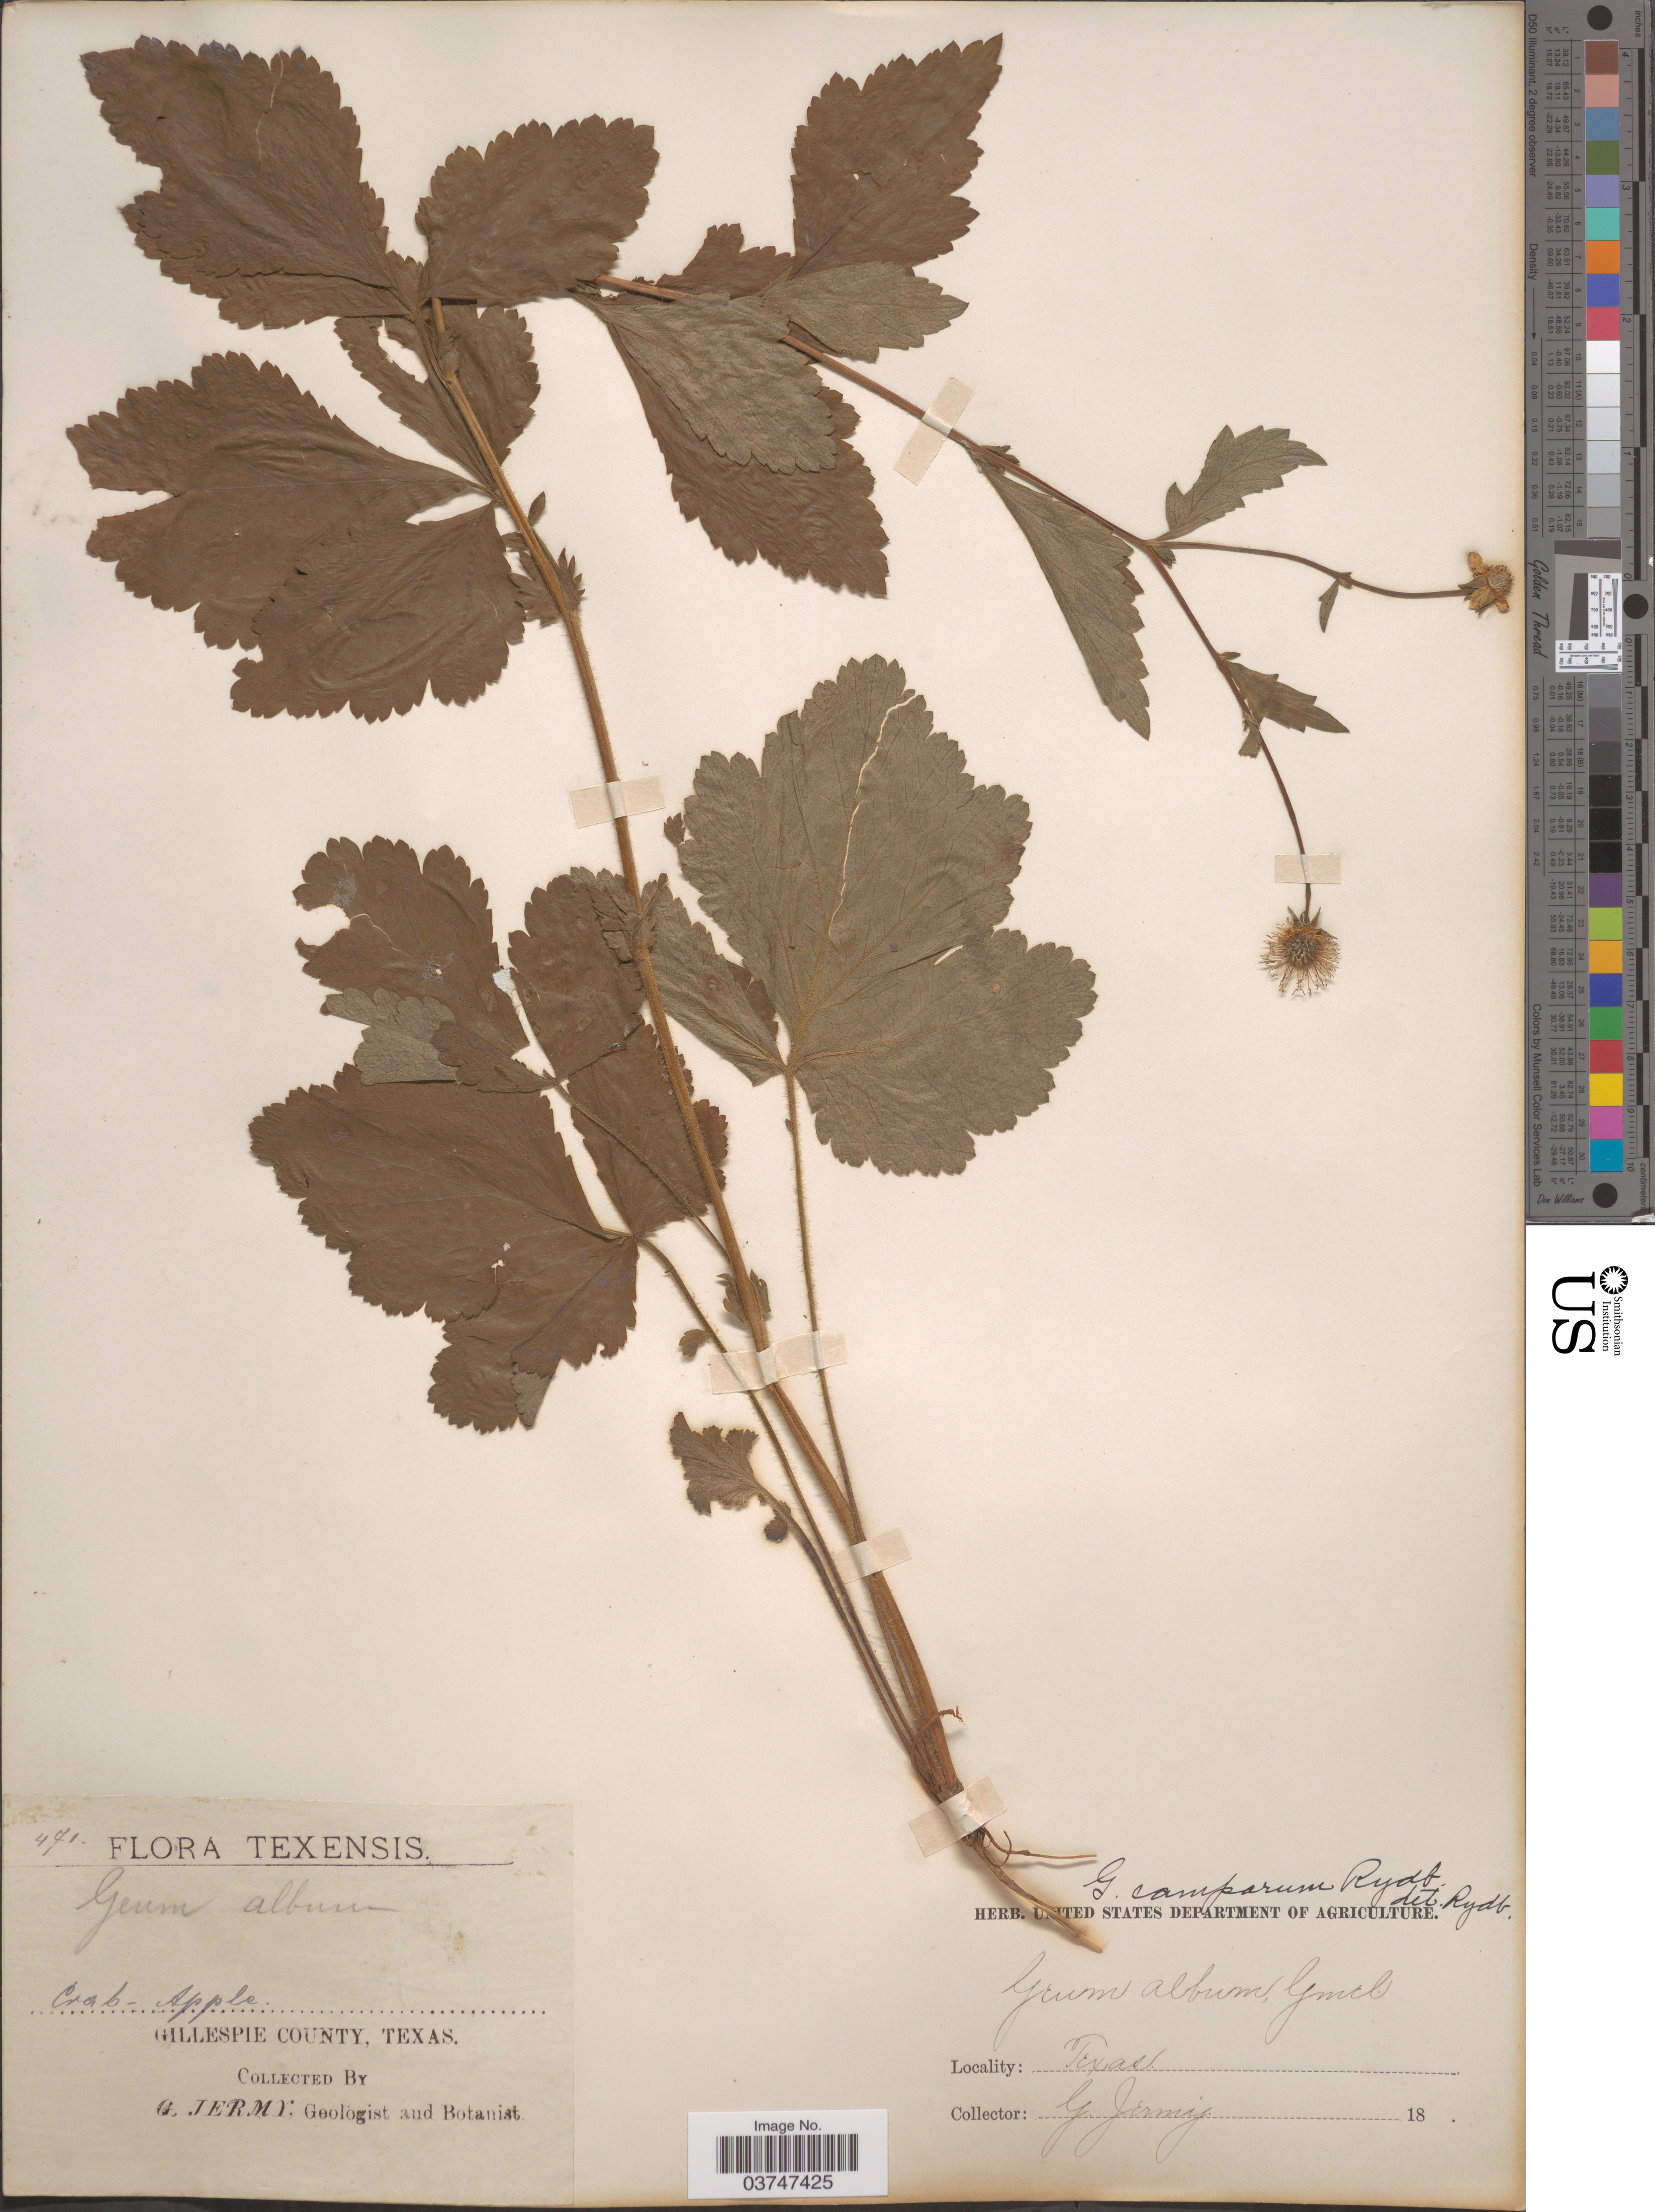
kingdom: Plantae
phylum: Tracheophyta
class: Magnoliopsida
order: Rosales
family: Rosaceae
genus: Geum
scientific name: Geum canadense var. camporum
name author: (Rydb.) Fernald & Weath.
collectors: G. Jermy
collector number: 471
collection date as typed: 18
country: United States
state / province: Texas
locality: Gillespie County.